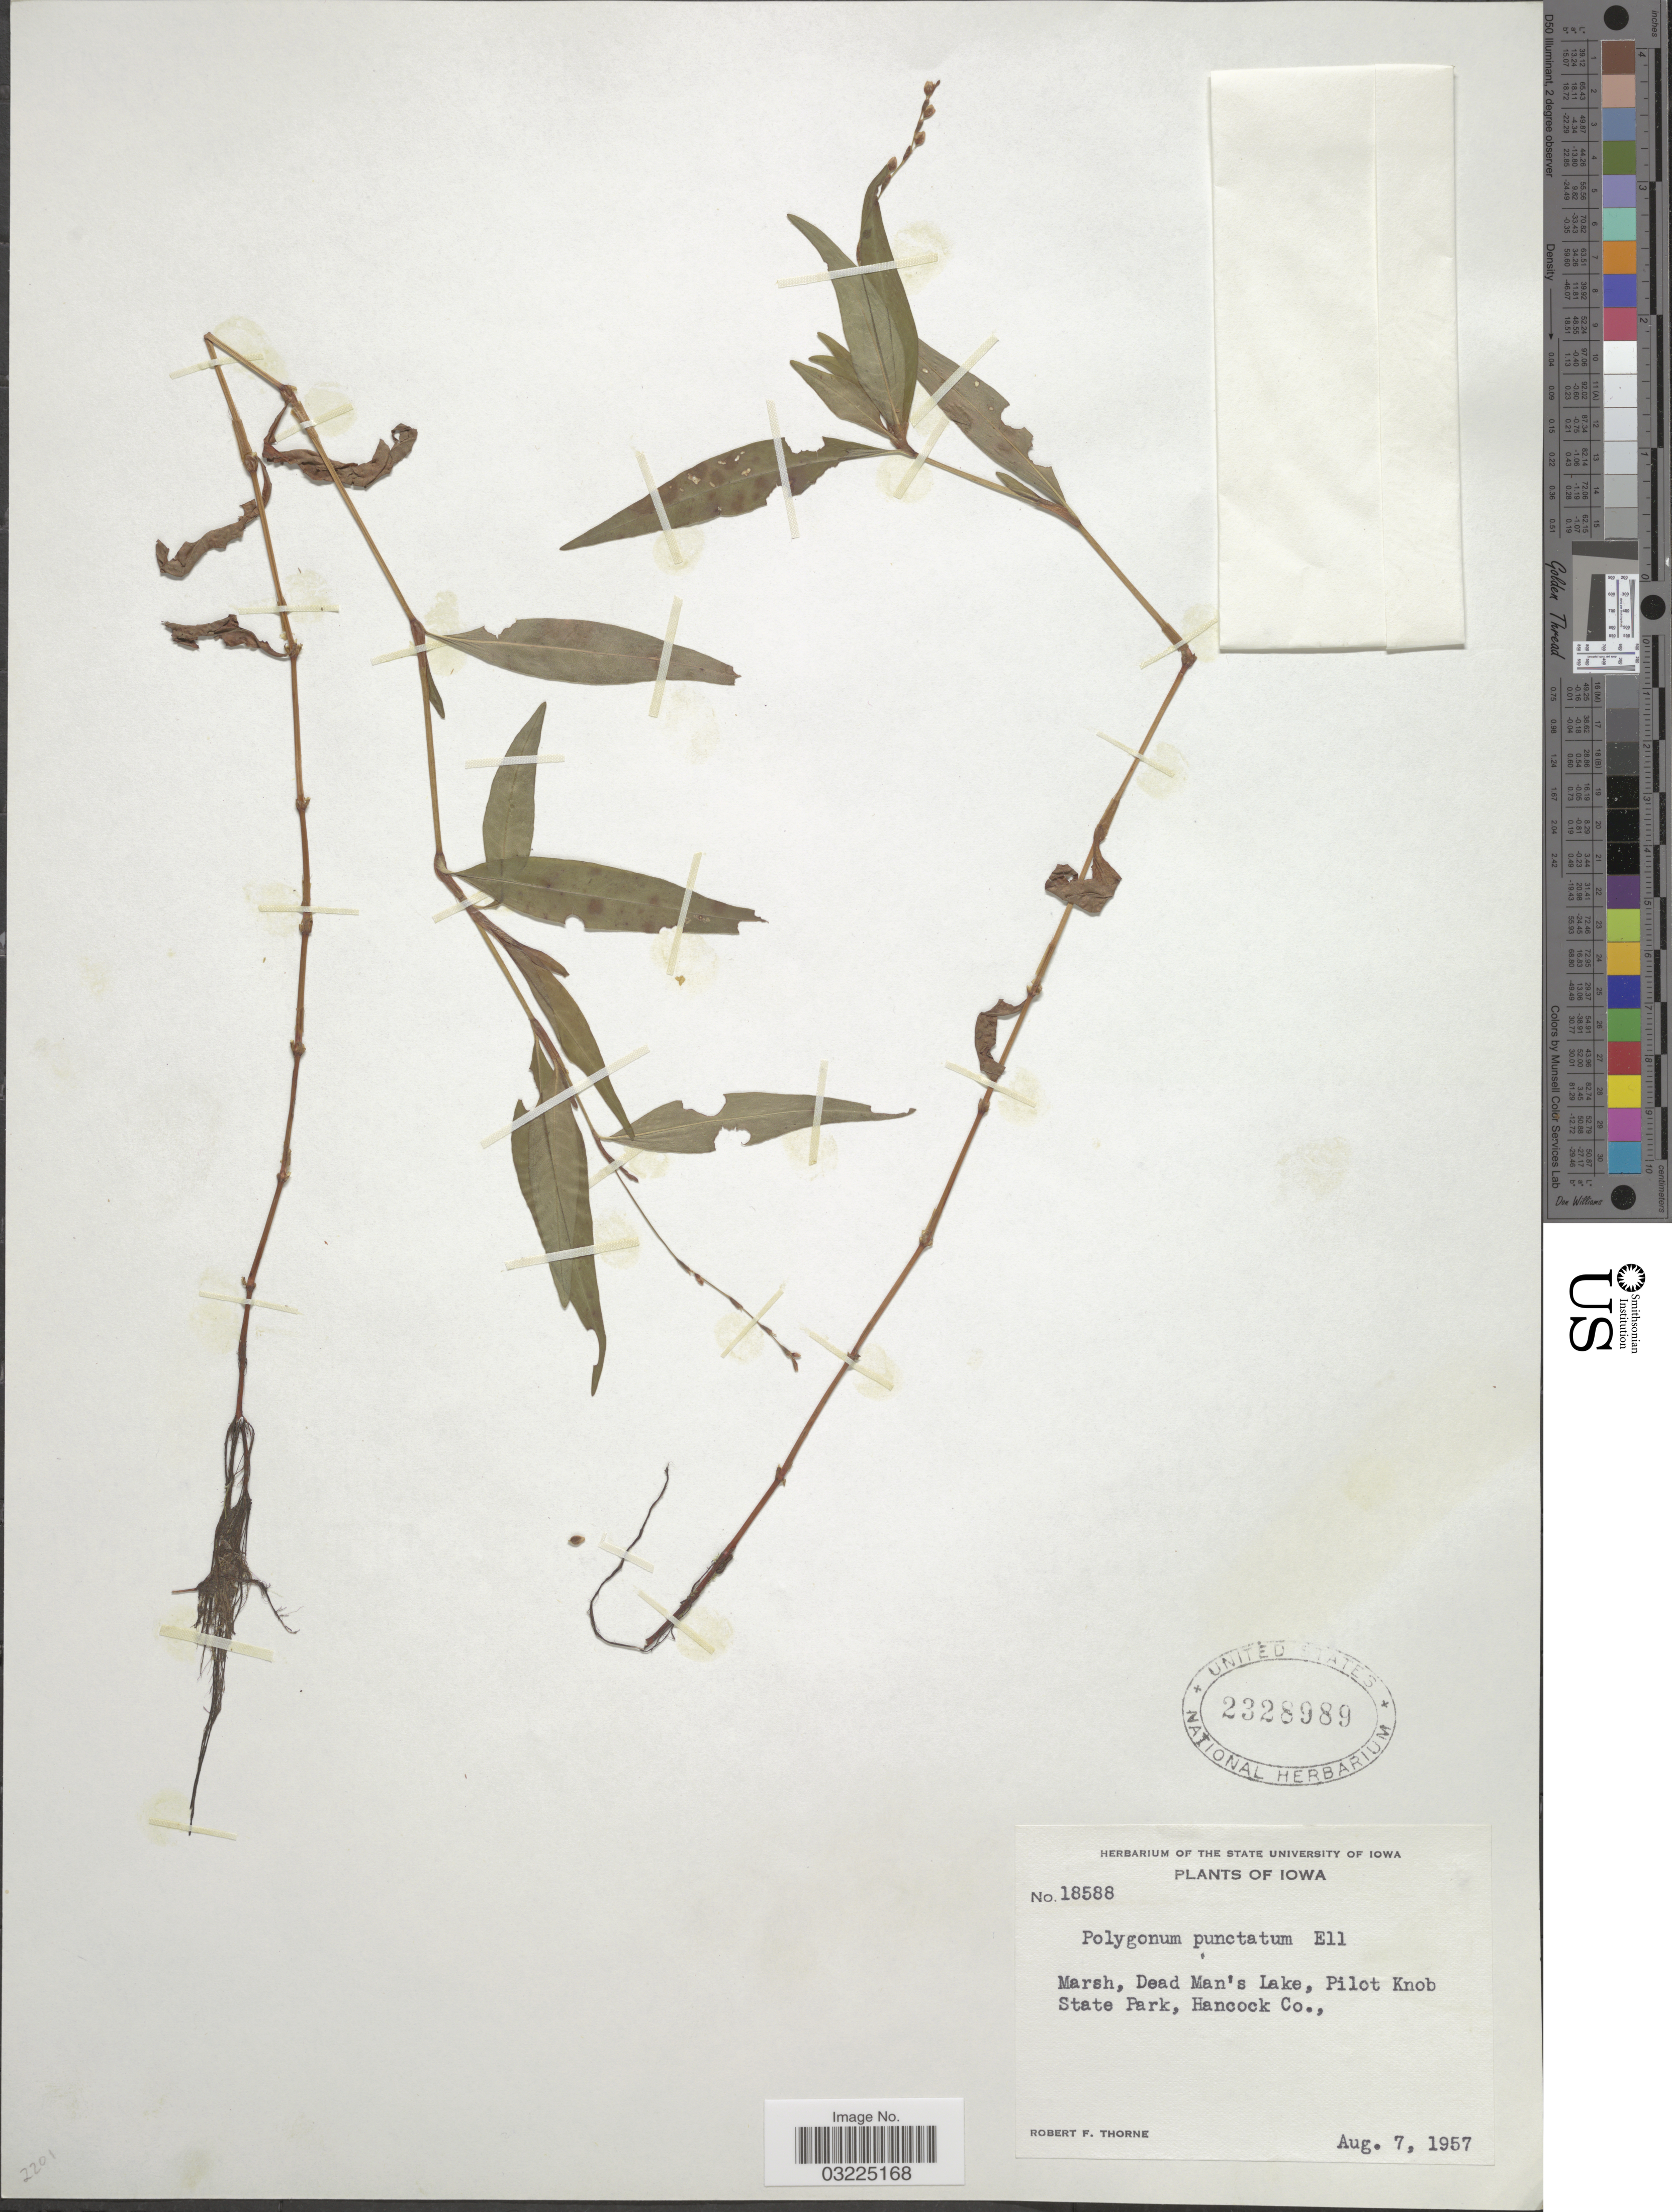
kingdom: Plantae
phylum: Tracheophyta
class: Magnoliopsida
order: Caryophyllales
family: Polygonaceae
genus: Persicaria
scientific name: Persicaria punctata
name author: (Elliott) Small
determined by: Atha, D. E.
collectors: R. F. Thorne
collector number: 18588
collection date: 1957-08-07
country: United States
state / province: Iowa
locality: Dead Man's Lake, Pilot Knob State Park, Hancock Co.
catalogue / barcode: US 2328989